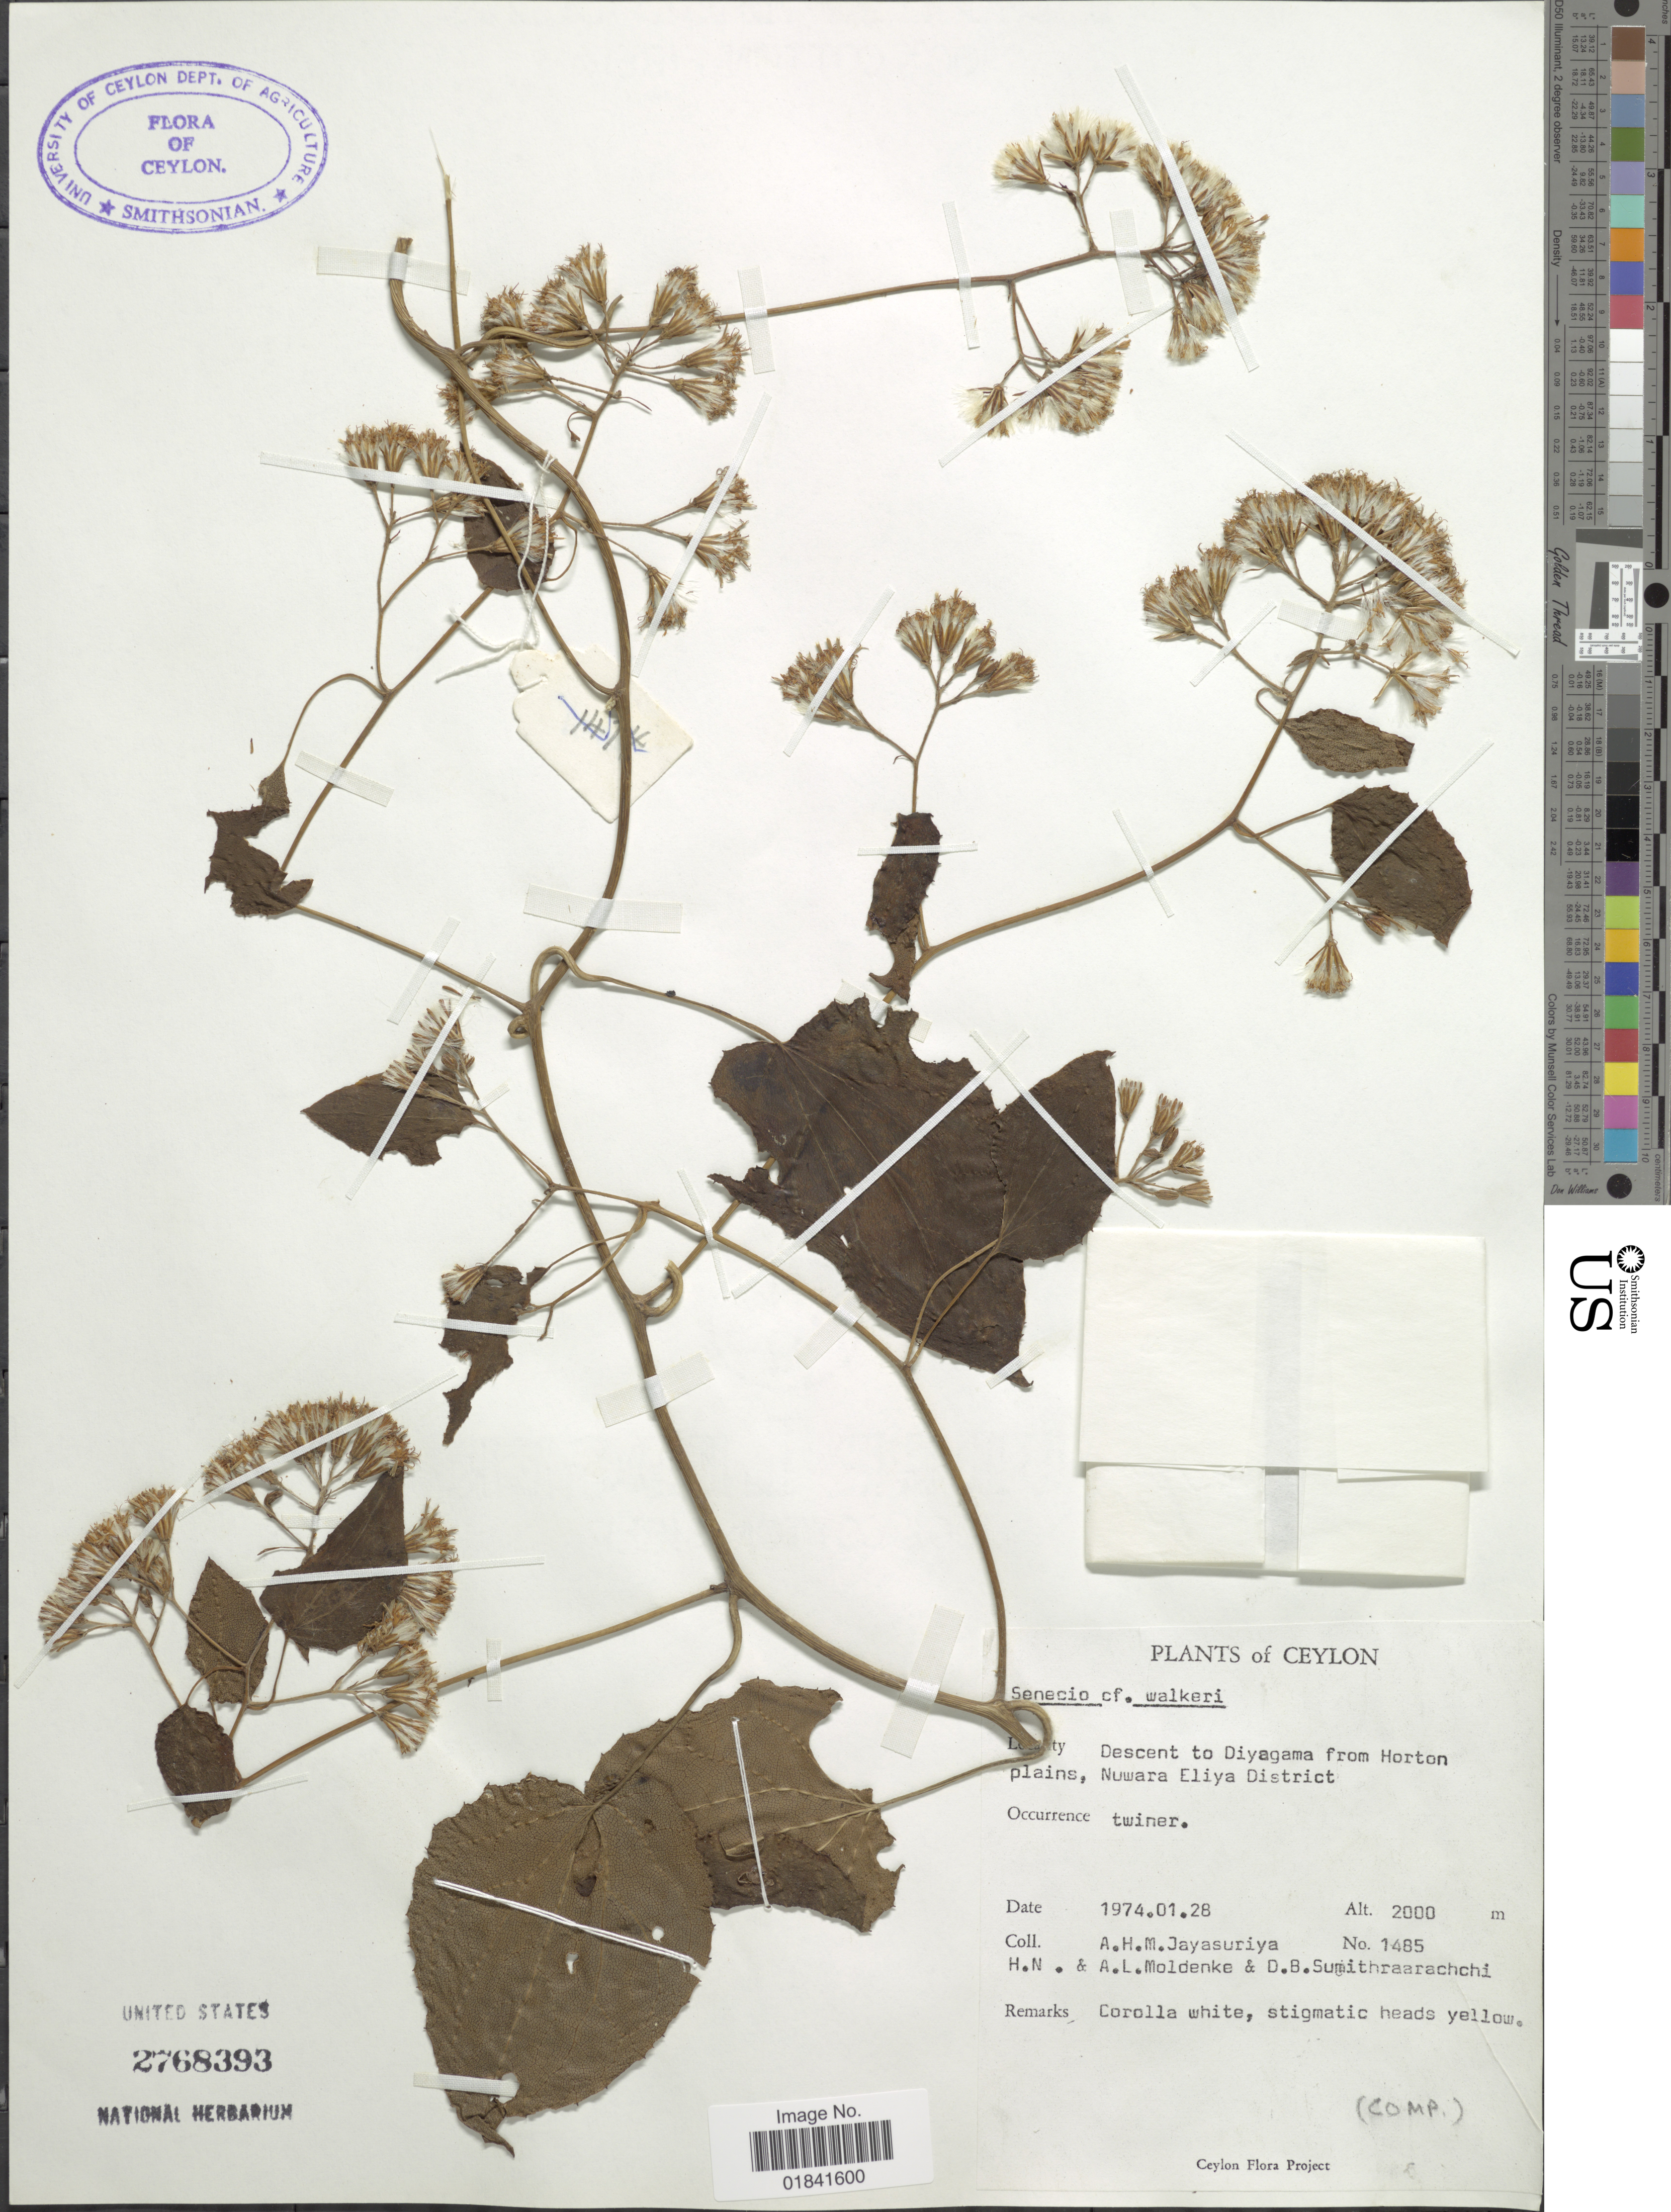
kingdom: Plantae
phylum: Tracheophyta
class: Magnoliopsida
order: Asterales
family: Asteraceae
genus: Senecio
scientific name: Senecio walkeri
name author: Arn.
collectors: A. H. Jayasuriya, H. N. Moldenke, A. L. Moldenke & D. B. Sumithraarachchi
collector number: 1485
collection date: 1974-01-28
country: Sri Lanka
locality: Ceylon, Descent to Diyagama from Horton plains, Nuwara Eliya District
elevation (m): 2000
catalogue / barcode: US 2768393